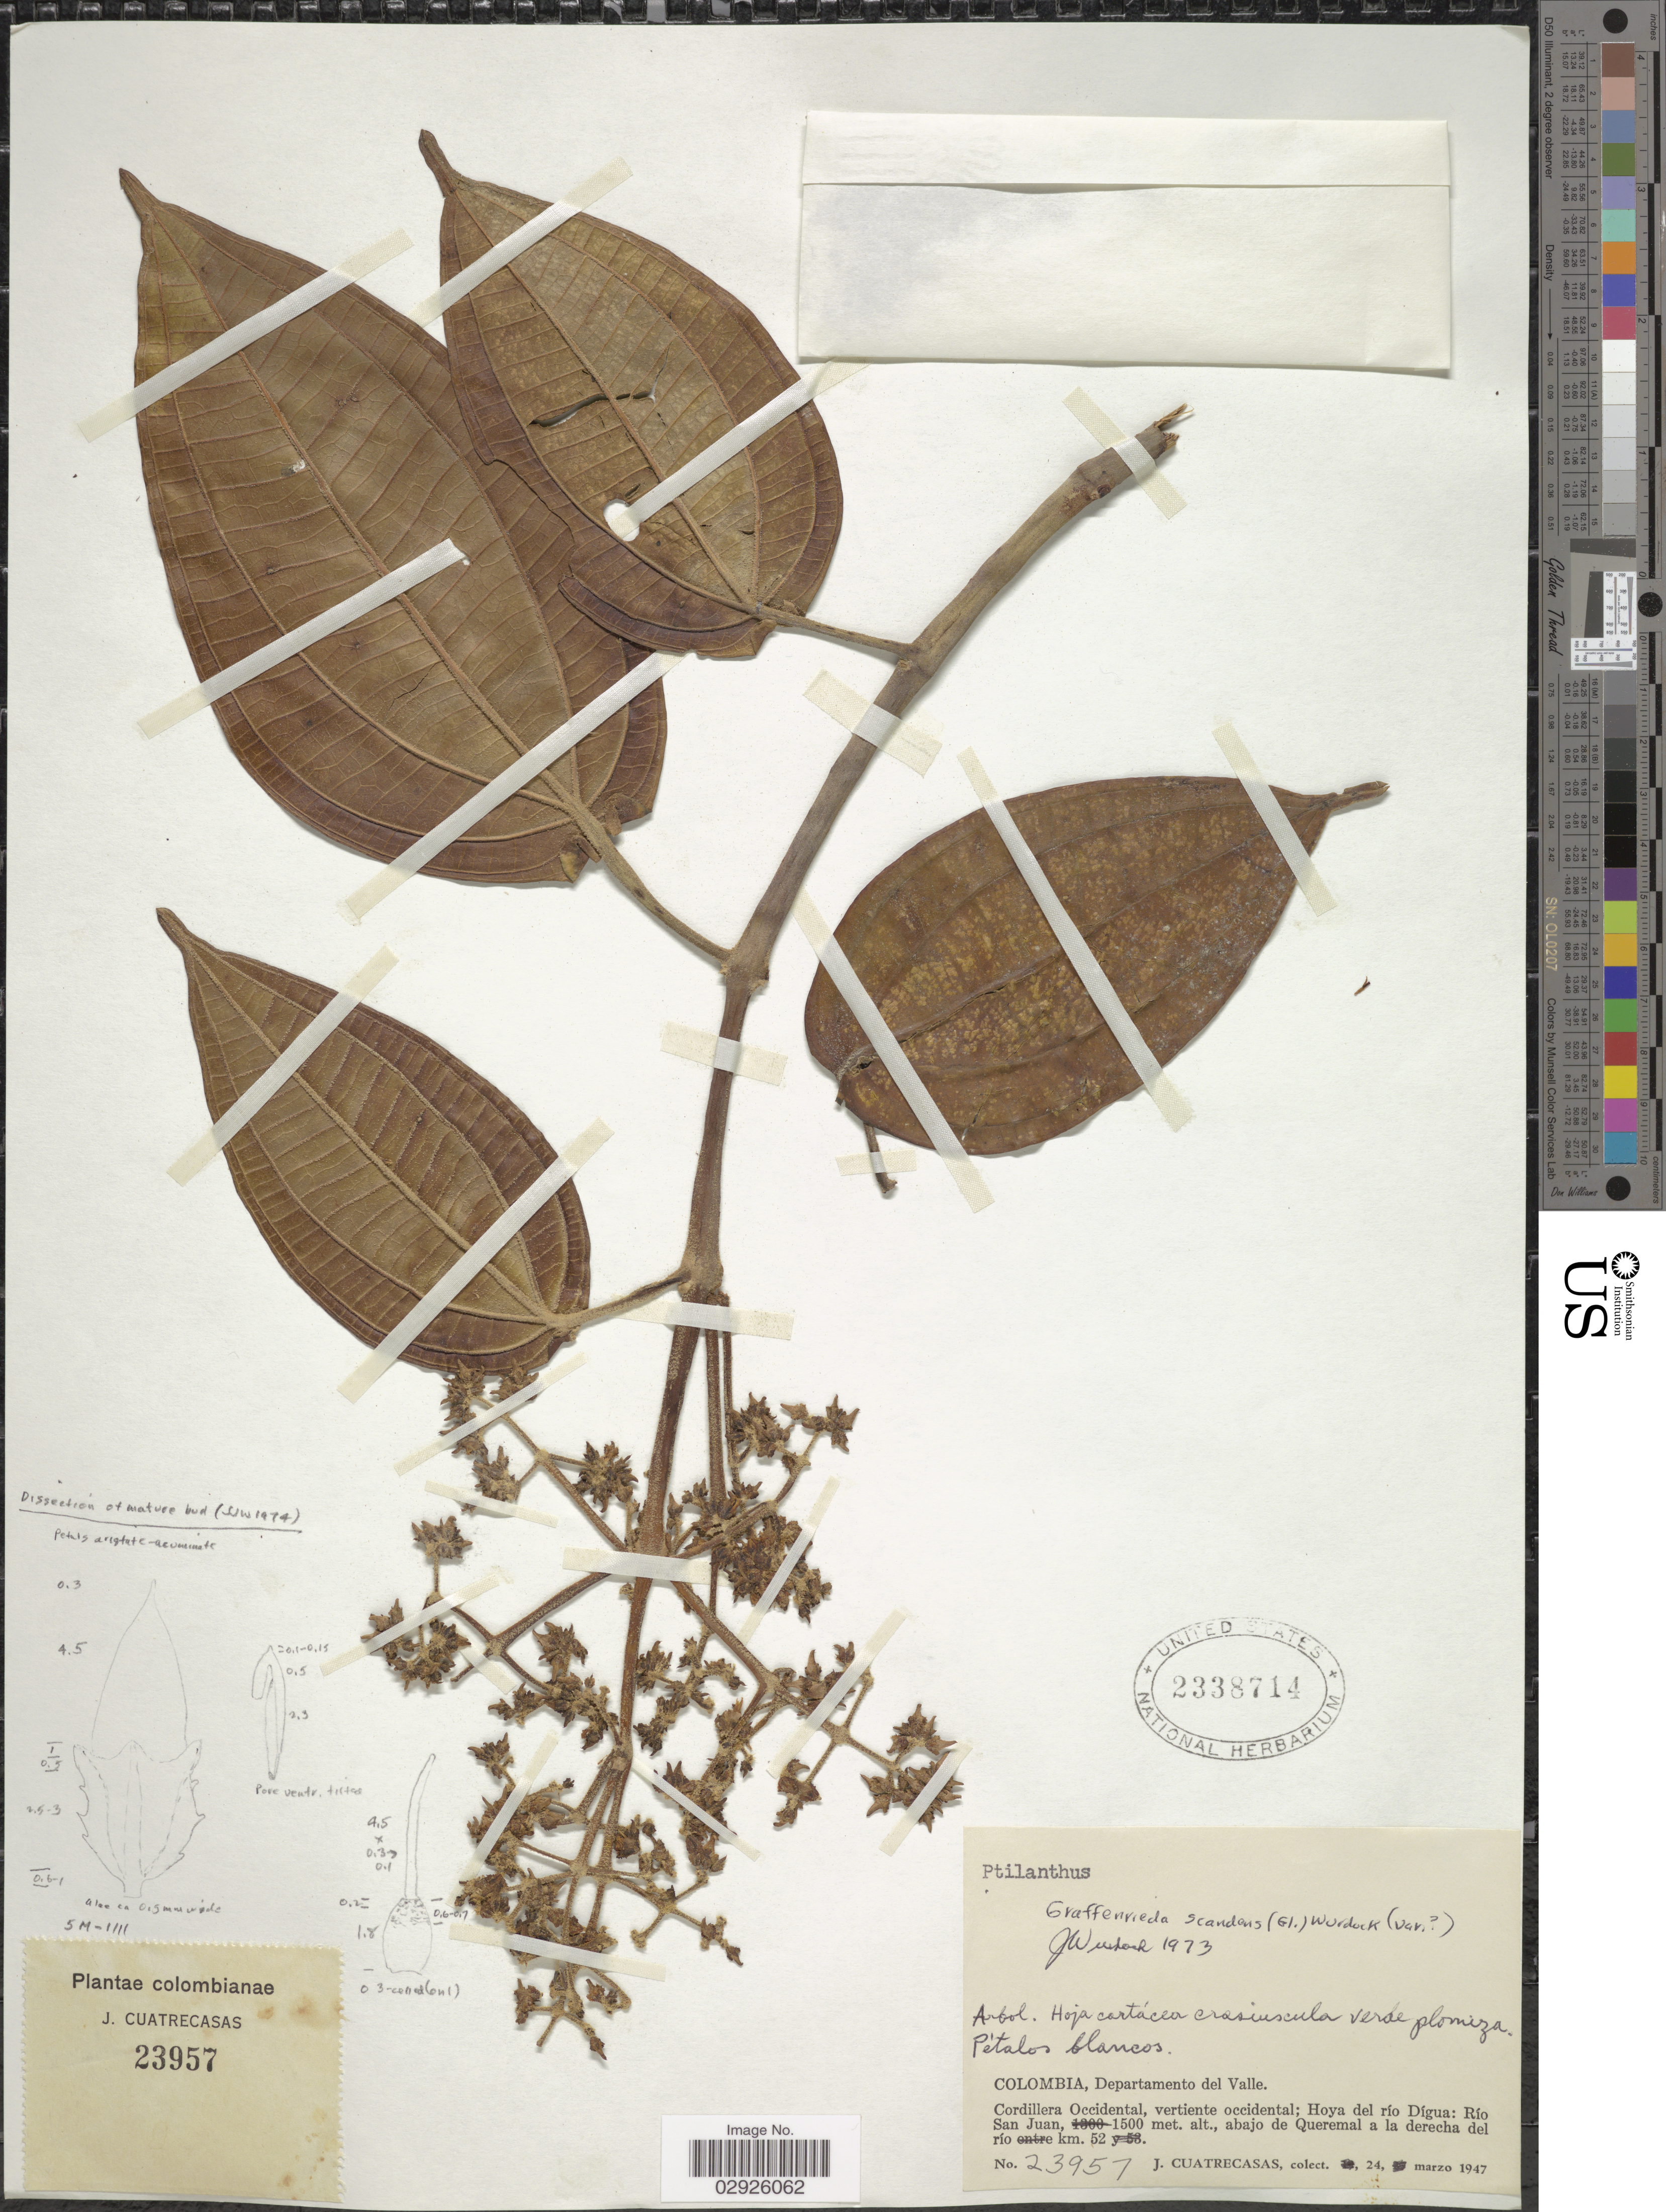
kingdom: Plantae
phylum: Tracheophyta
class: Magnoliopsida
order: Myrtales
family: Melastomataceae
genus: Graffenrieda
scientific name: Graffenrieda scandens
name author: (Gleason) Wurdack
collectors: J. Cuatrecasas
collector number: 23957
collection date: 1947-03-24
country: Colombia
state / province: Valle del Cauca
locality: Departamento del Valle. Cordillera Occidental, vertiente occidental; Hoya del río Dígua: Río San Juan, abajo de Queremal a la derecha del río km. 52.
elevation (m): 1500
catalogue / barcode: US 2338714